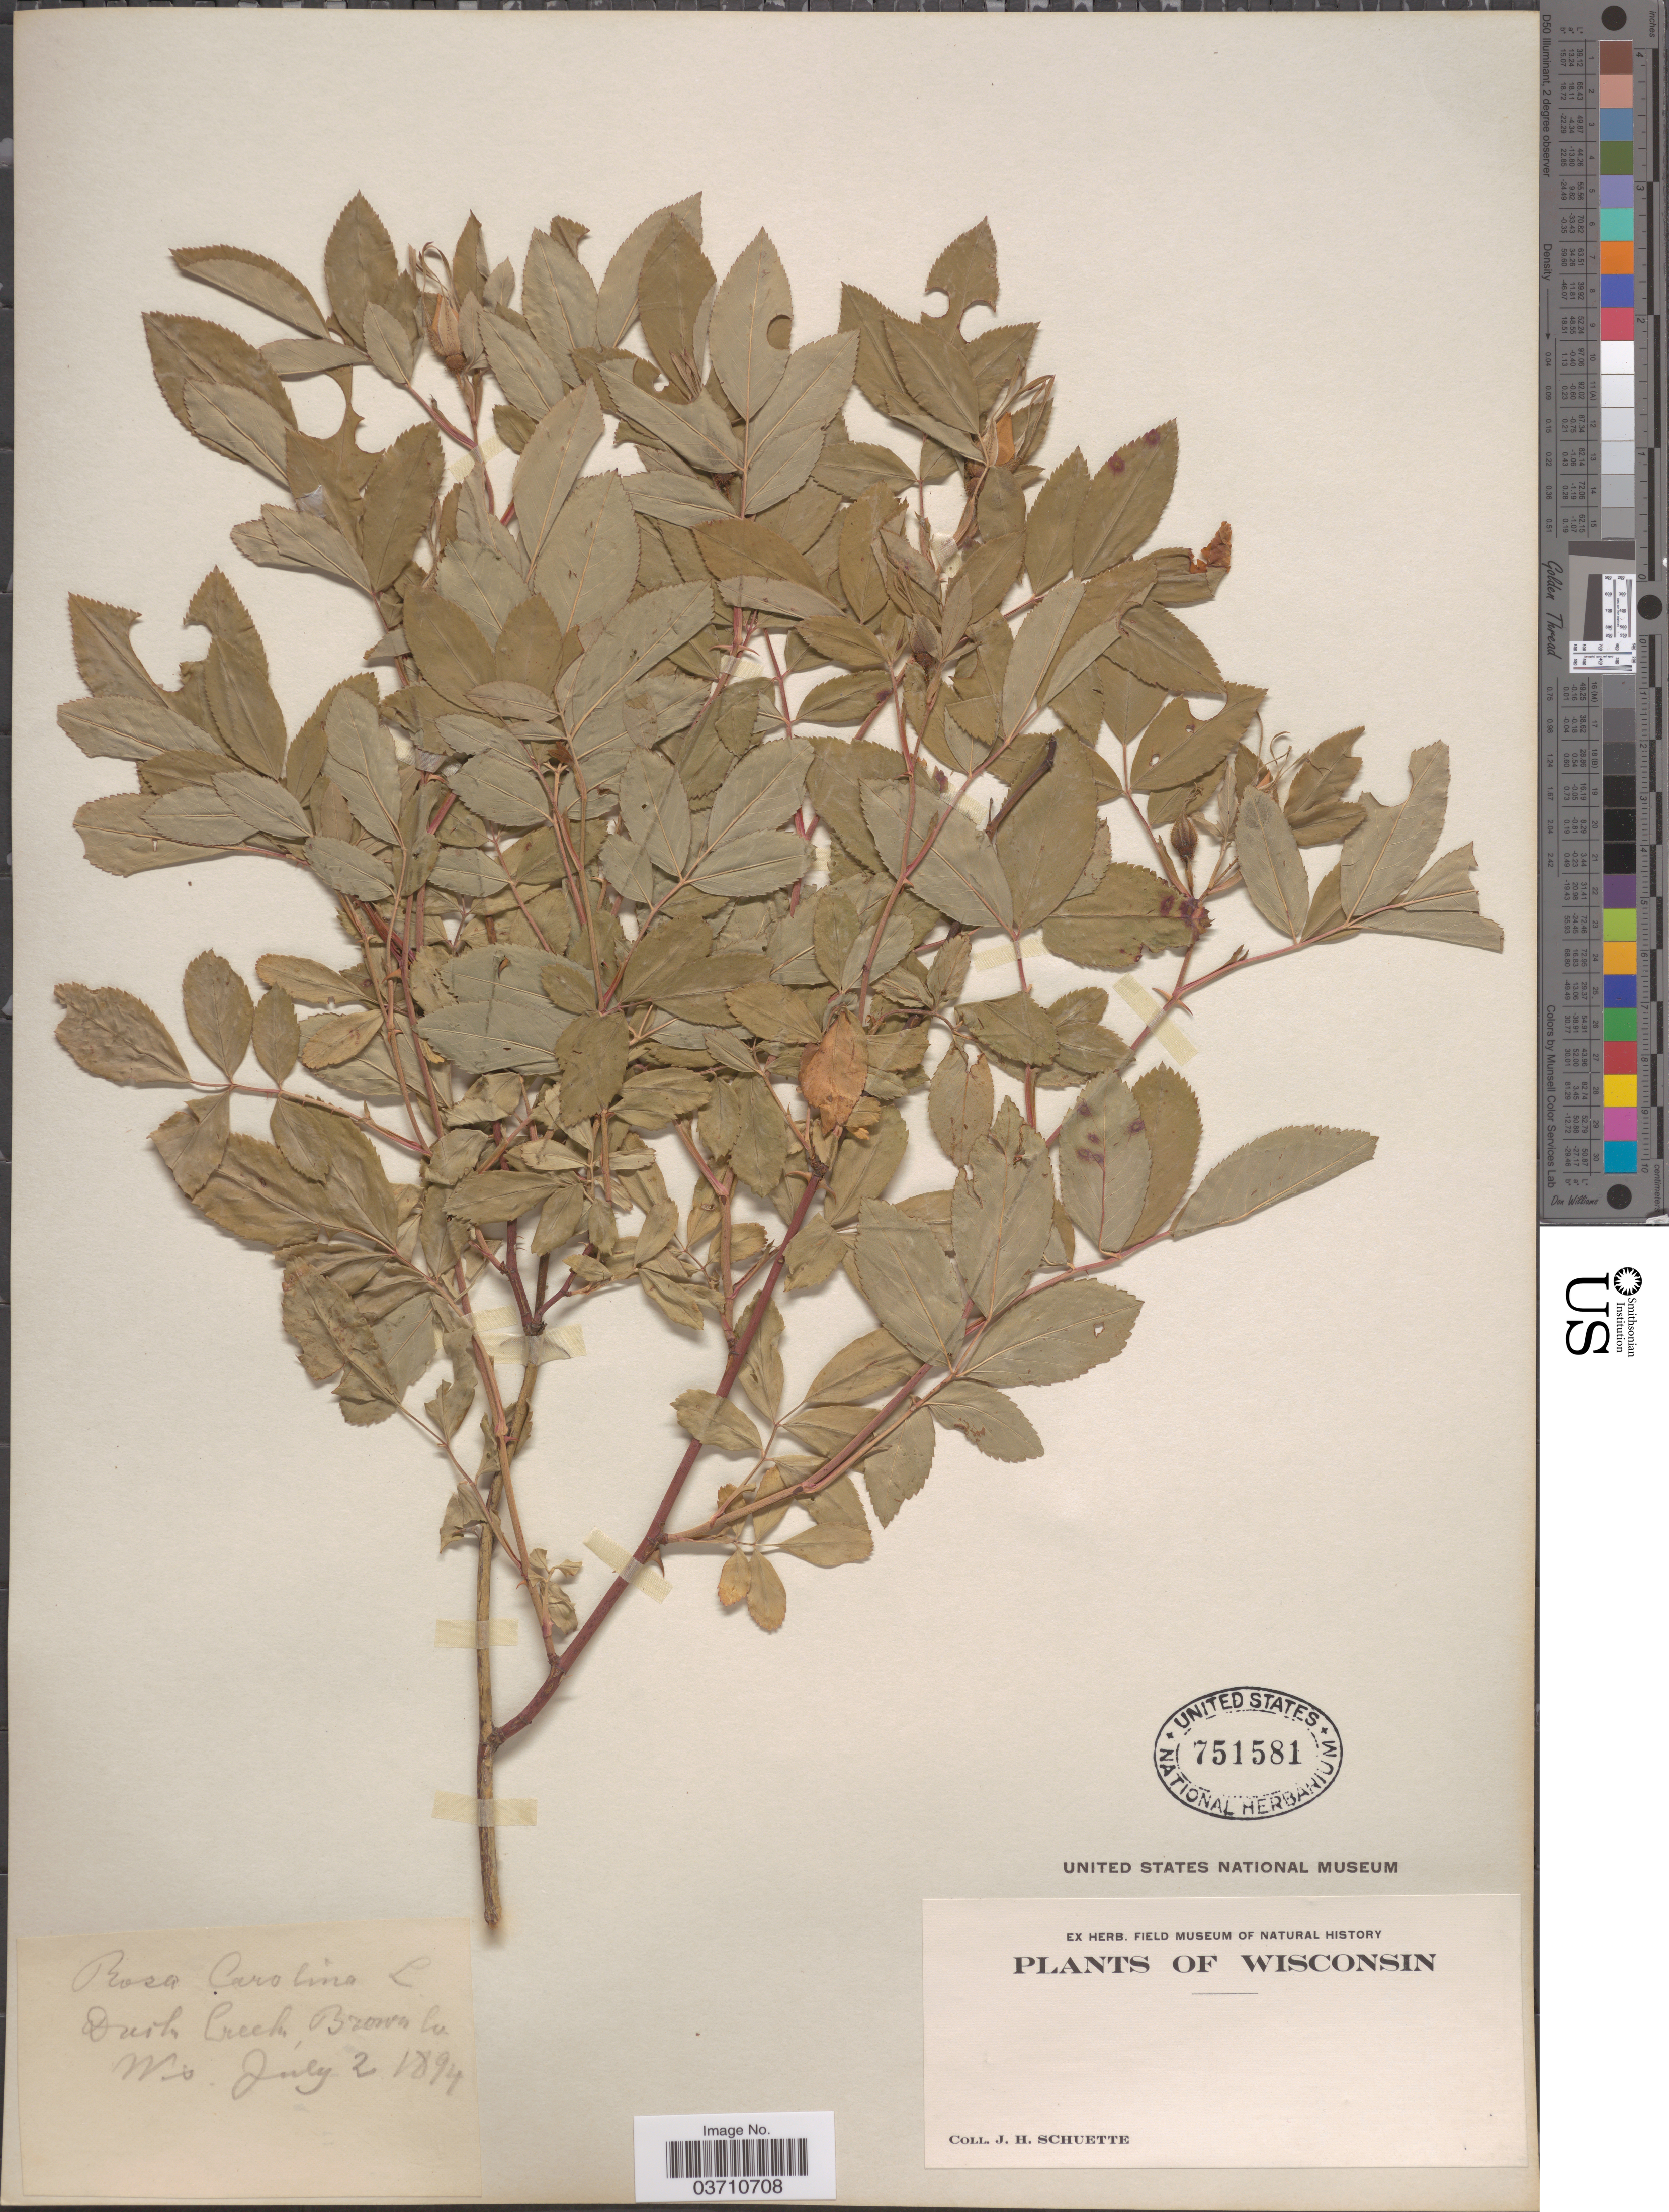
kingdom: Plantae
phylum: Tracheophyta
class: Magnoliopsida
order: Rosales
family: Rosaceae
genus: Rosa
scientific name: Rosa carolina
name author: L.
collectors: J. H. Schuette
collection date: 1894-07-02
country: United States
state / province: Wisconsin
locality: Duck Creek, Brown Co.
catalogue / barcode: US 751581